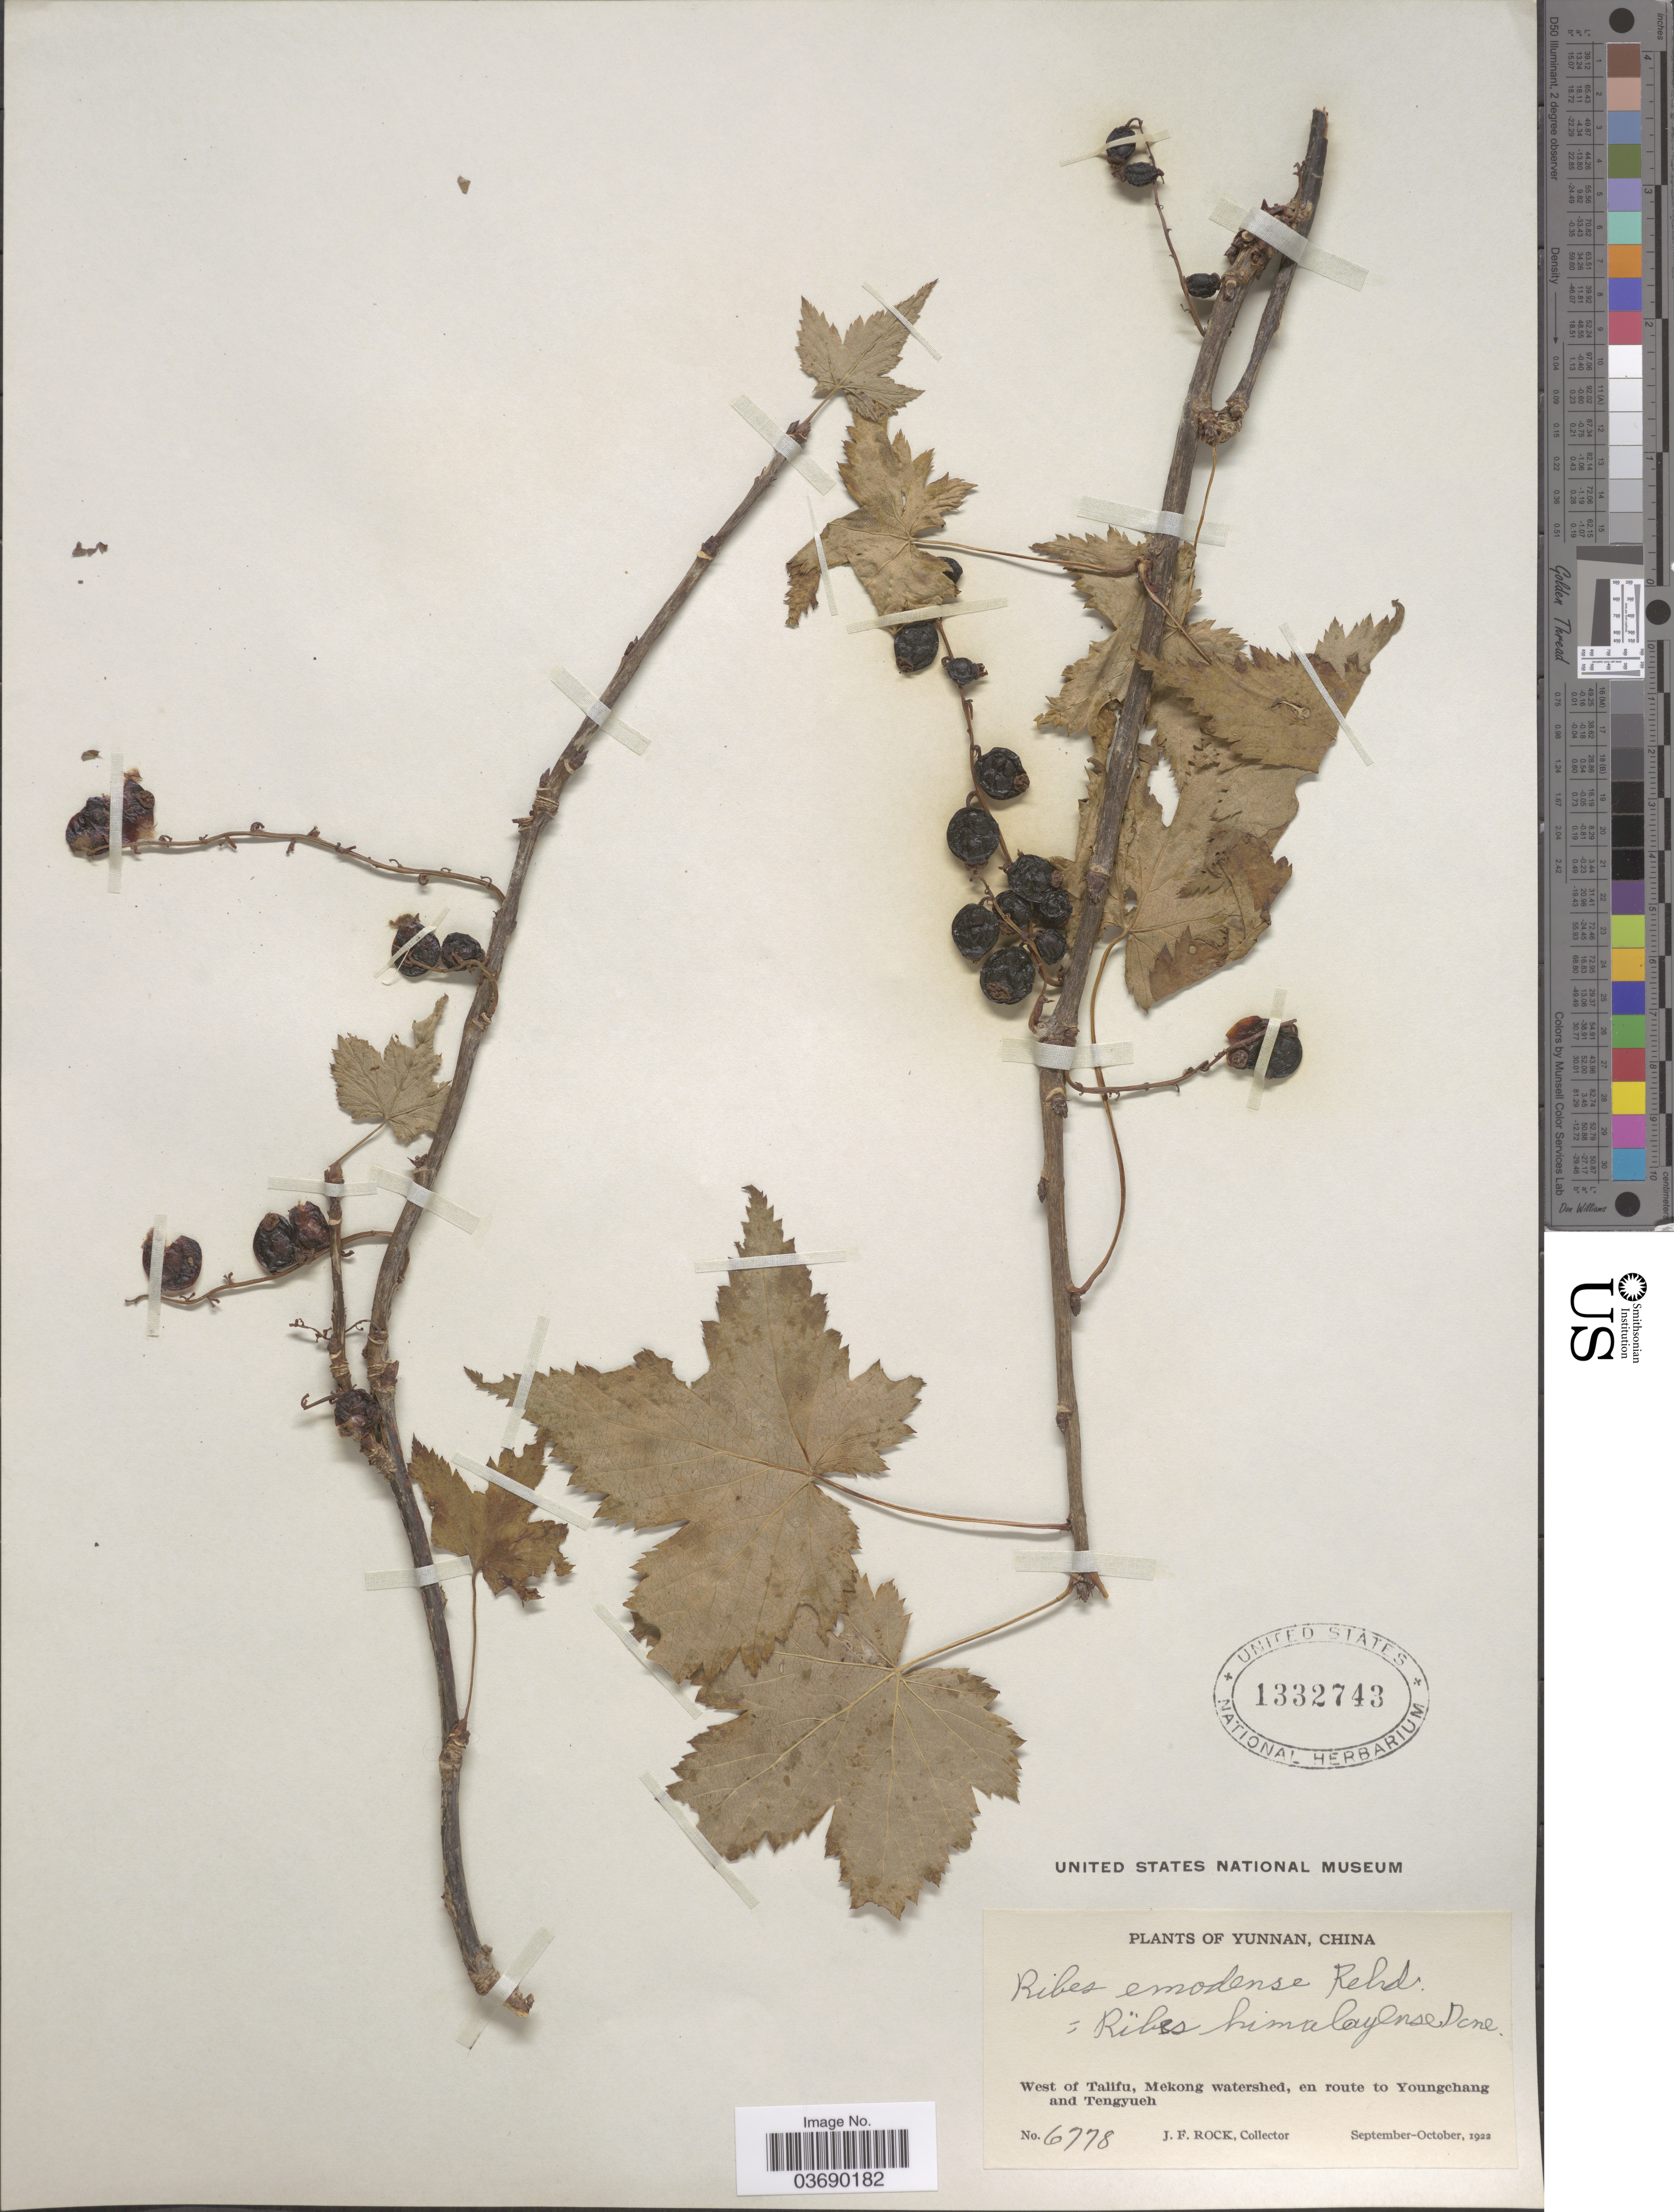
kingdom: Plantae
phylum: Tracheophyta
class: Magnoliopsida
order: Saxifragales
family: Grossulariaceae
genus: Ribes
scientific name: Ribes emodense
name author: Rehder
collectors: J. Rock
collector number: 6778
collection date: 1922-09/1922-10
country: China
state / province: Yunnan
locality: West of Talifu, Mekong watershed, en route to Youngchang and Tengyueh.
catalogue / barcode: US 1332743